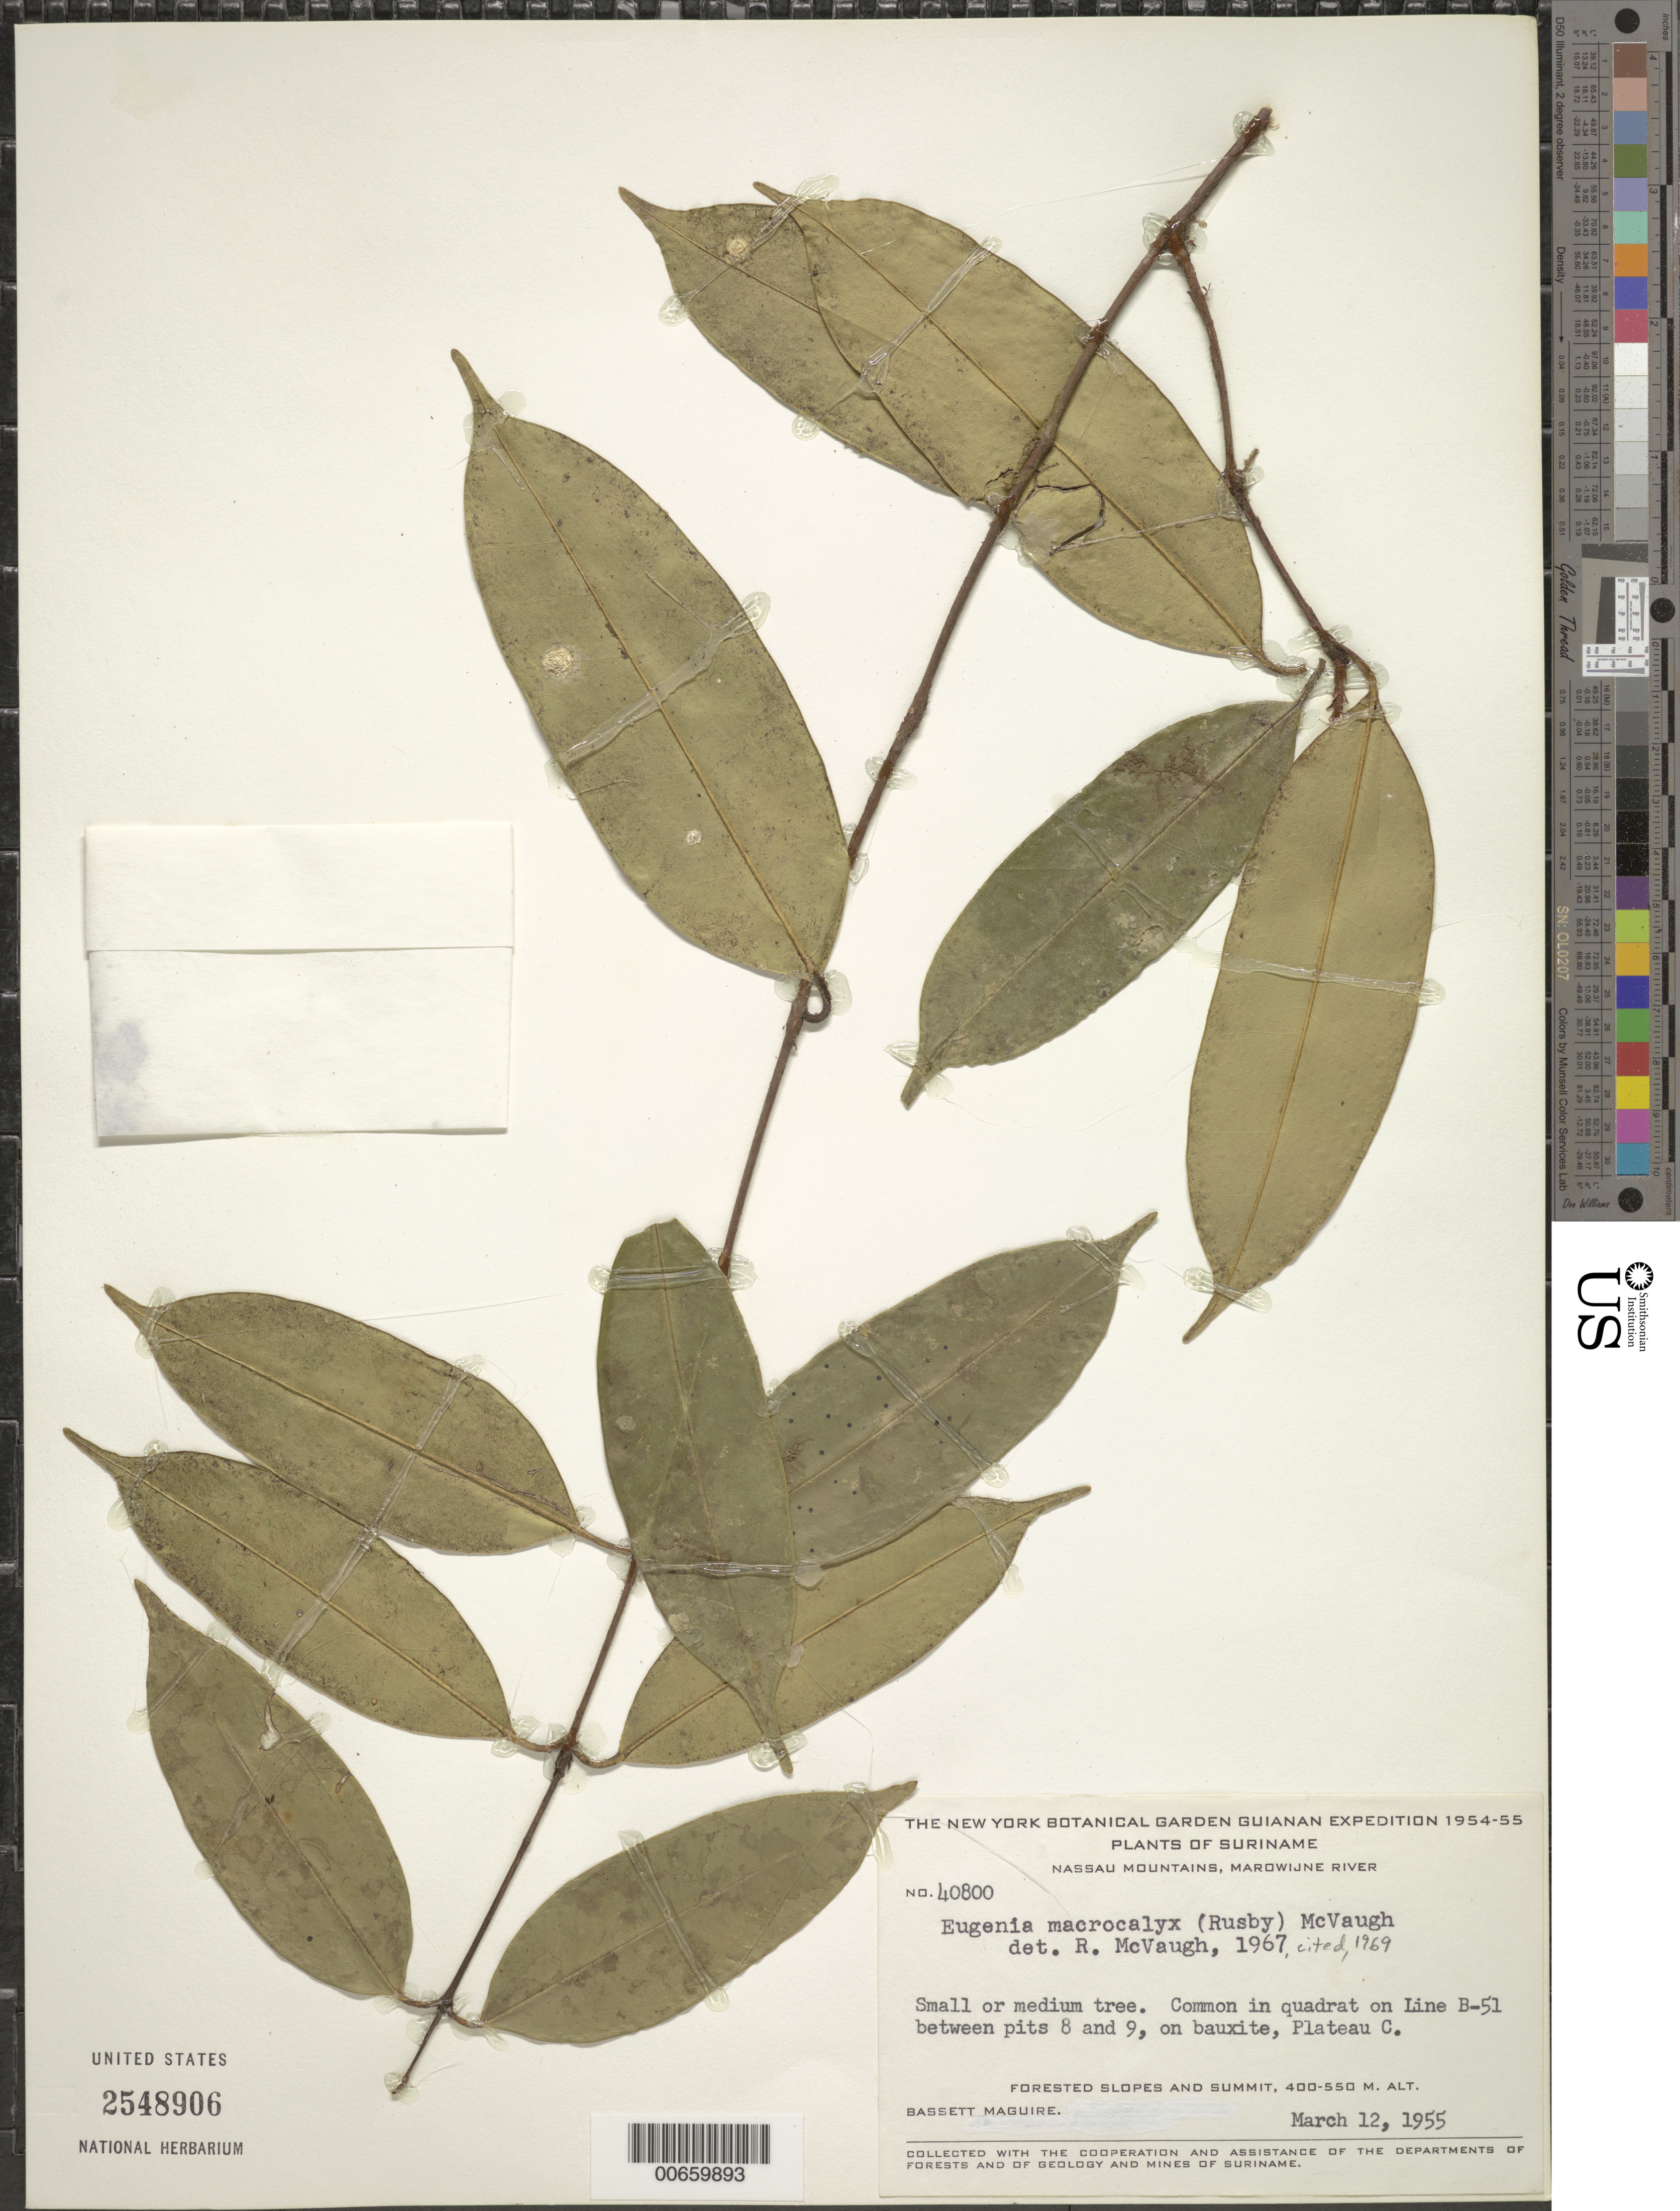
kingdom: Plantae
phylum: Tracheophyta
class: Magnoliopsida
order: Myrtales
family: Myrtaceae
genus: Eugenia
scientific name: Eugenia wentii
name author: Amshoff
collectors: B. Maguire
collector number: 40800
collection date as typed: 12-Mar-55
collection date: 1955-03-12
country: Suriname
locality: Nassau Mts., Marowijne R., Plateau C, between pits 8-9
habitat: On bauxite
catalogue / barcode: US 2548906